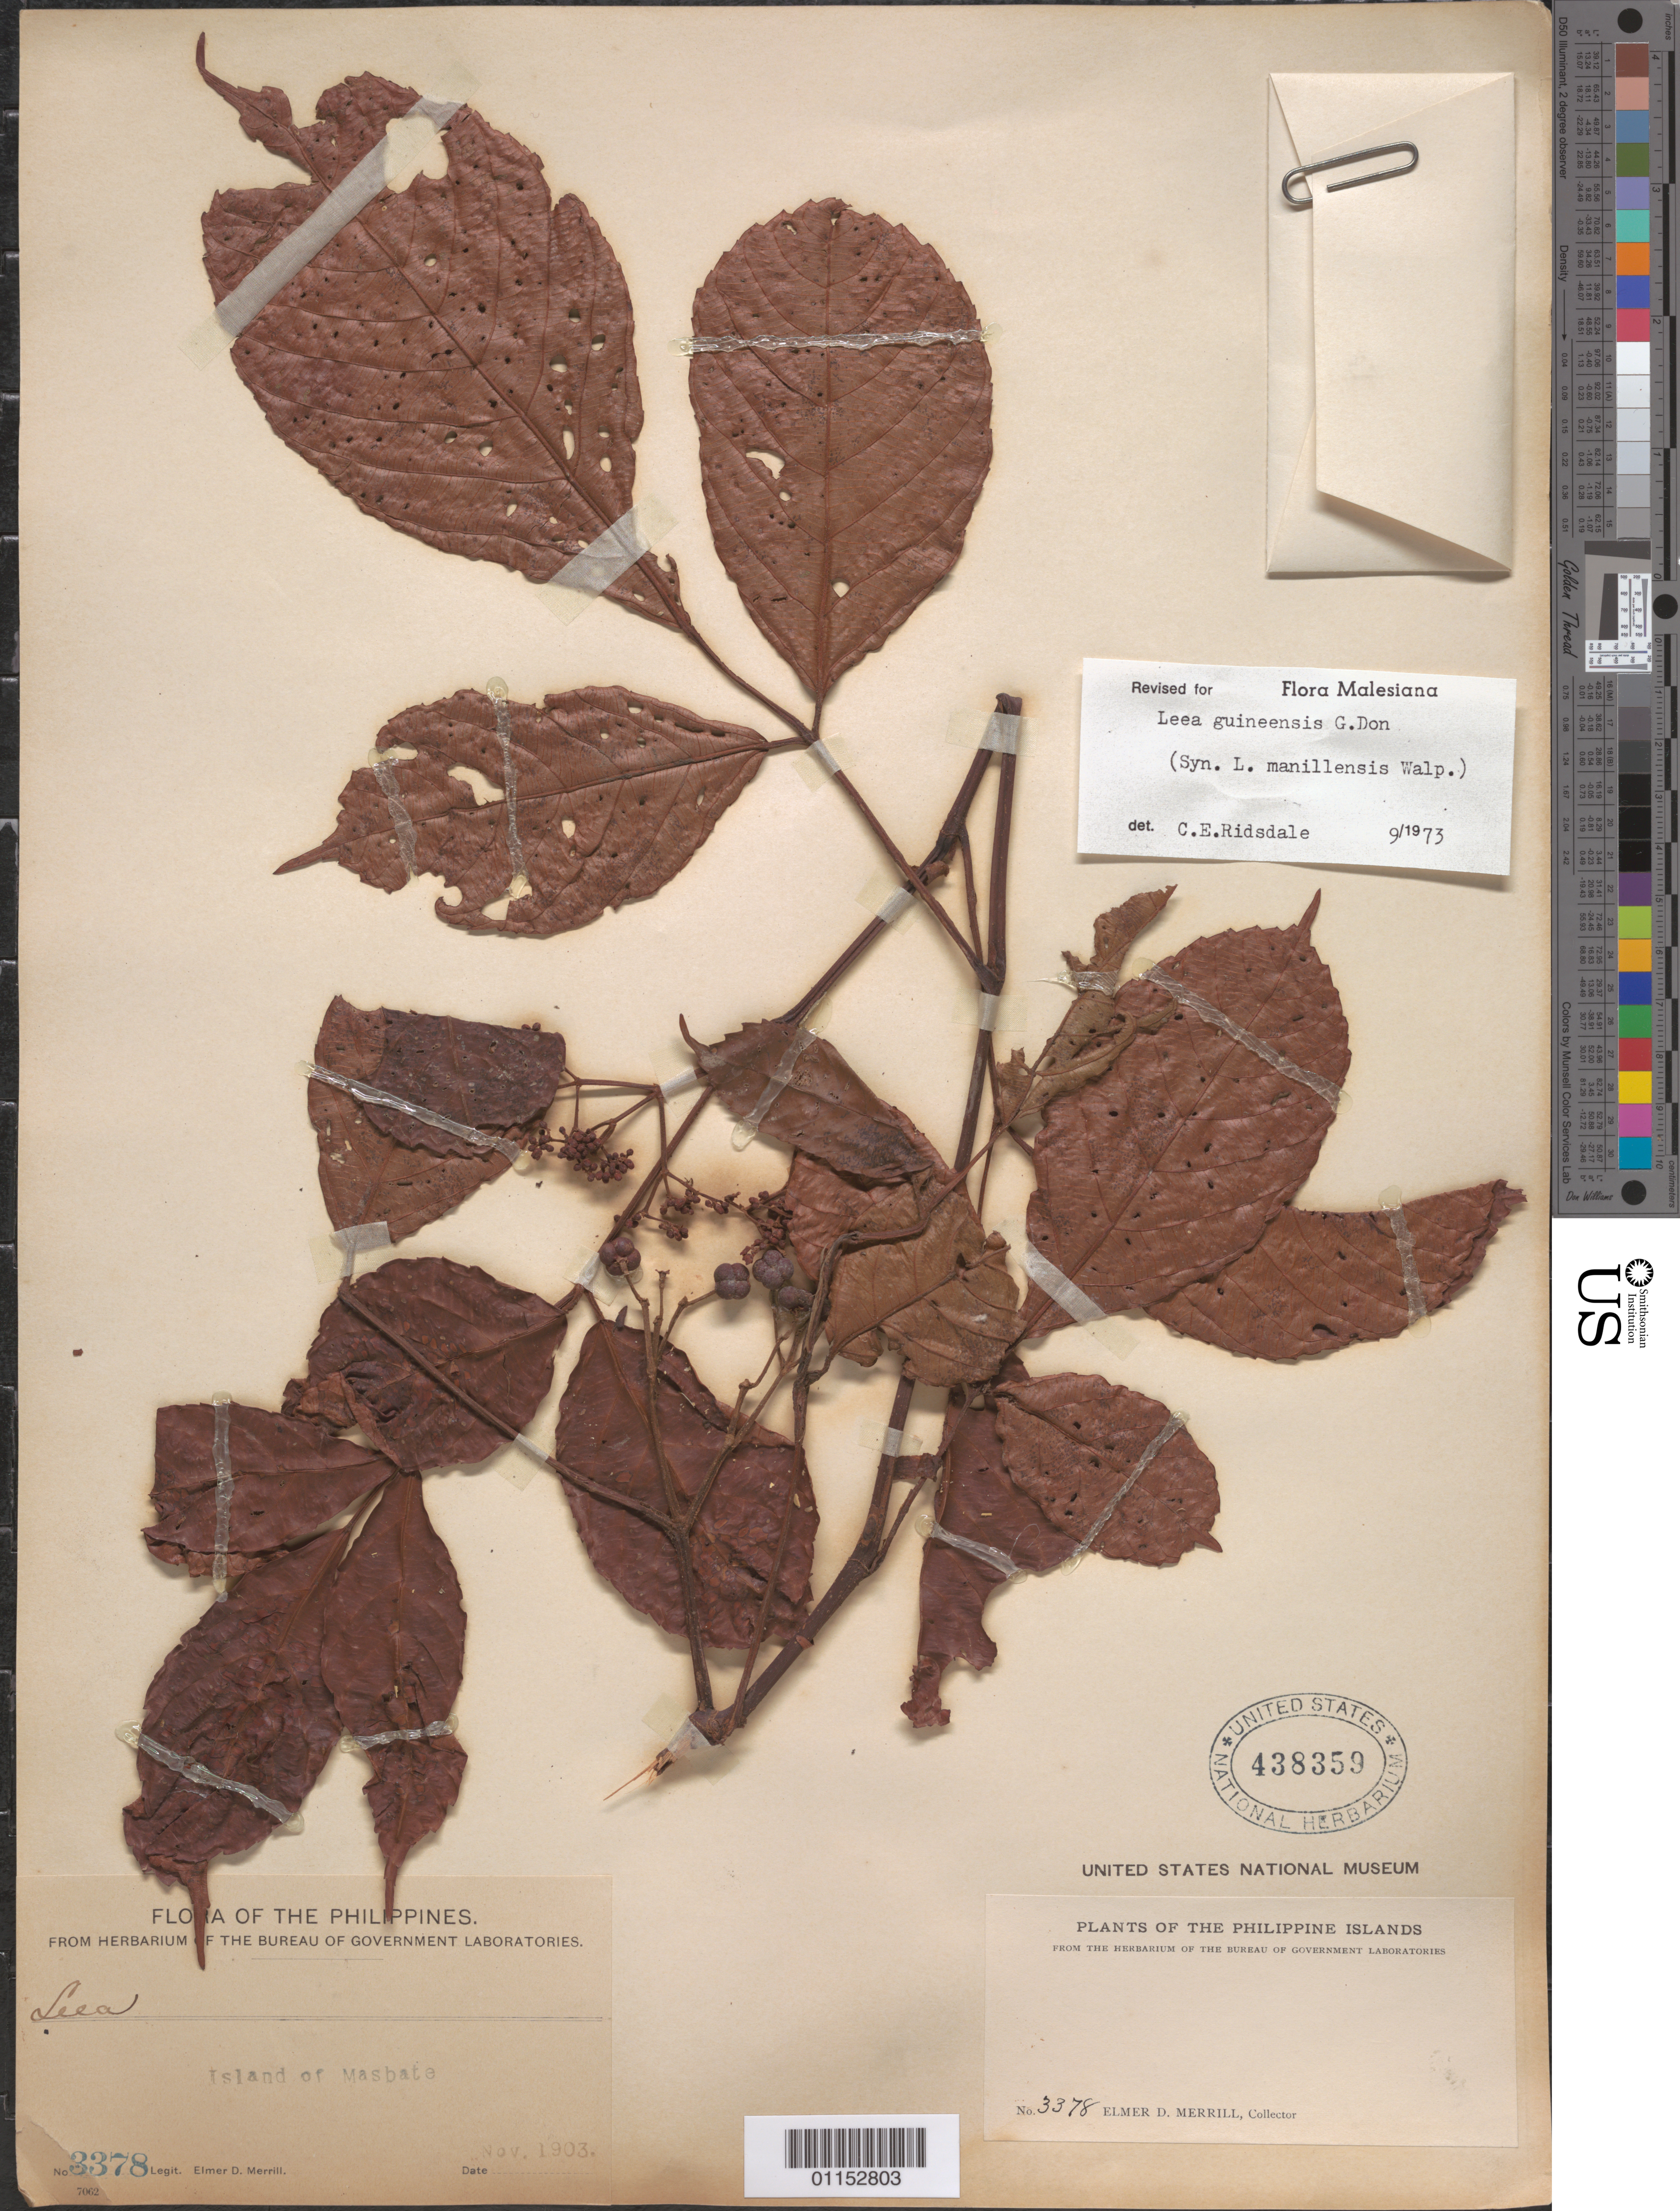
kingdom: Plantae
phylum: Tracheophyta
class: Magnoliopsida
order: Vitales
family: Vitaceae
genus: Leea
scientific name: Leea guineensis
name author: G. Don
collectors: E. D. Merrill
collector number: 3378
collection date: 1903-11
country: Philippines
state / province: Bicol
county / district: Masbate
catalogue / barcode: US 438359